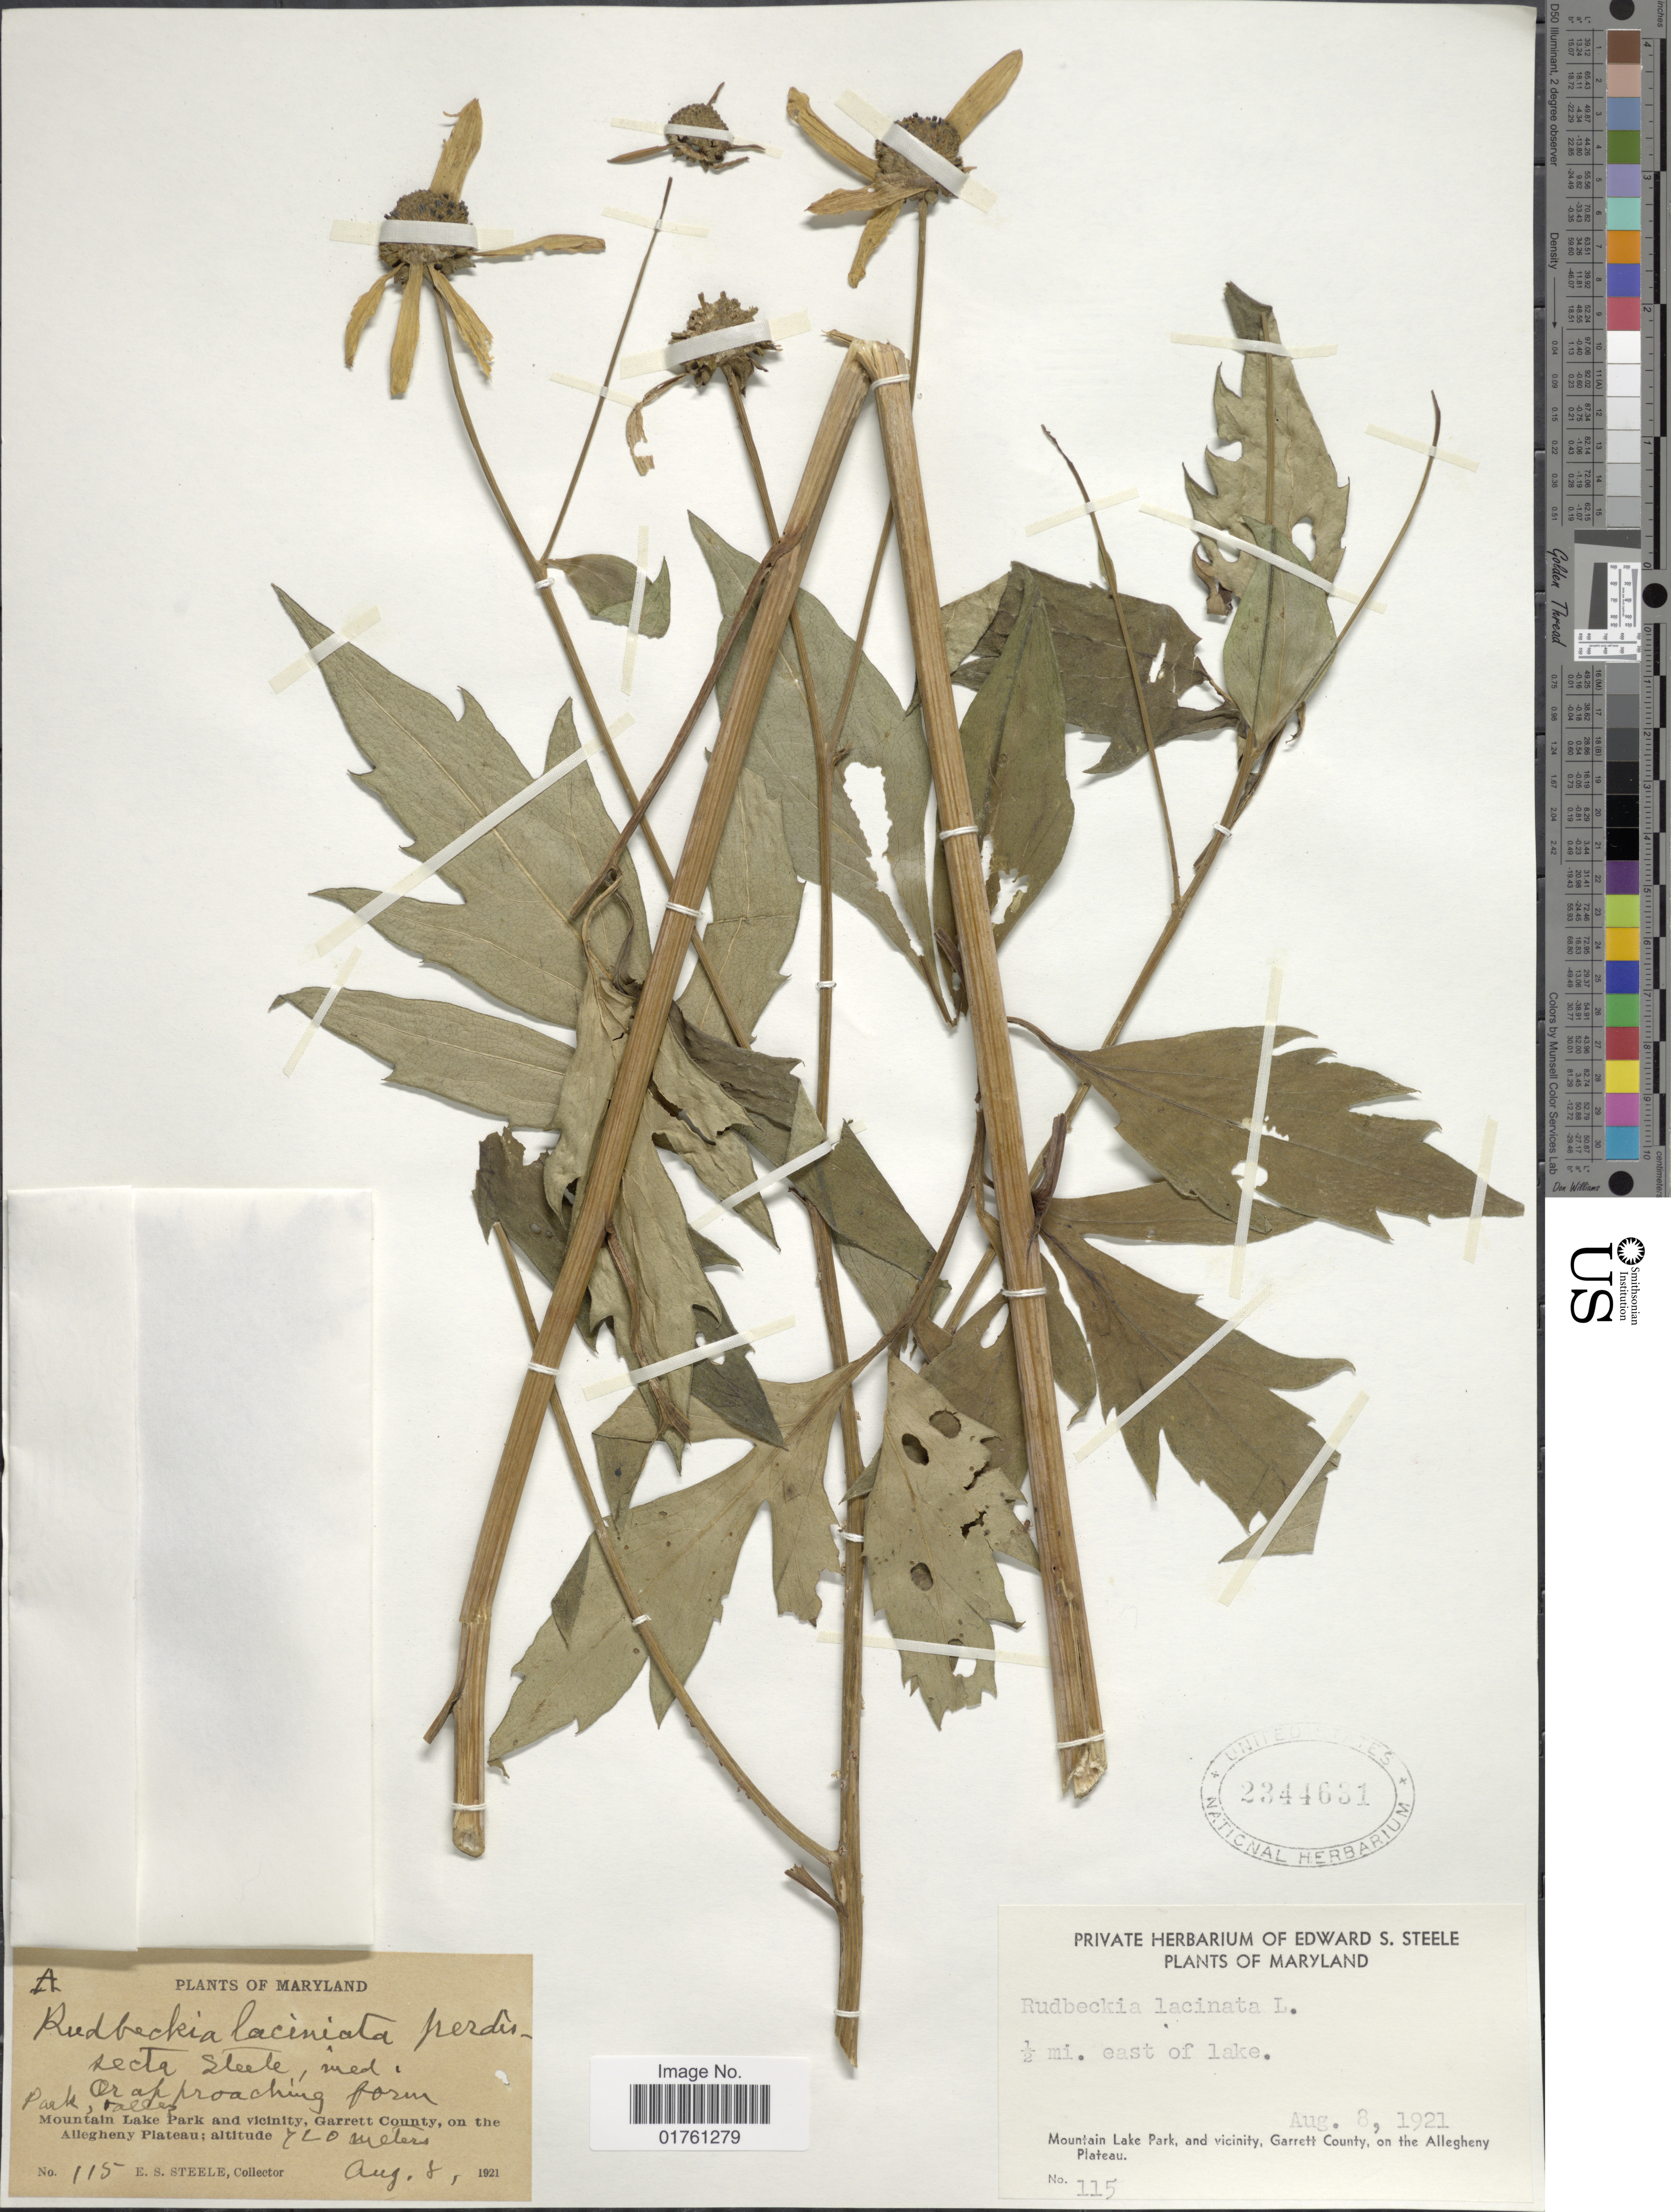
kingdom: Plantae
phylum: Tracheophyta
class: Magnoliopsida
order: Asterales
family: Asteraceae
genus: Rudbeckia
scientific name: Rudbeckia laciniata var. ampla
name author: (A. Nelson) Cronq.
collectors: E. Steele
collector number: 115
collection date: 1921-08-08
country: United States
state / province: Maryland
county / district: Garrett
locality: ½ mi. east of lake, Mountain Lake Park, on the Allegheny Plateau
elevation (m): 720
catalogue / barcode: US 2344631